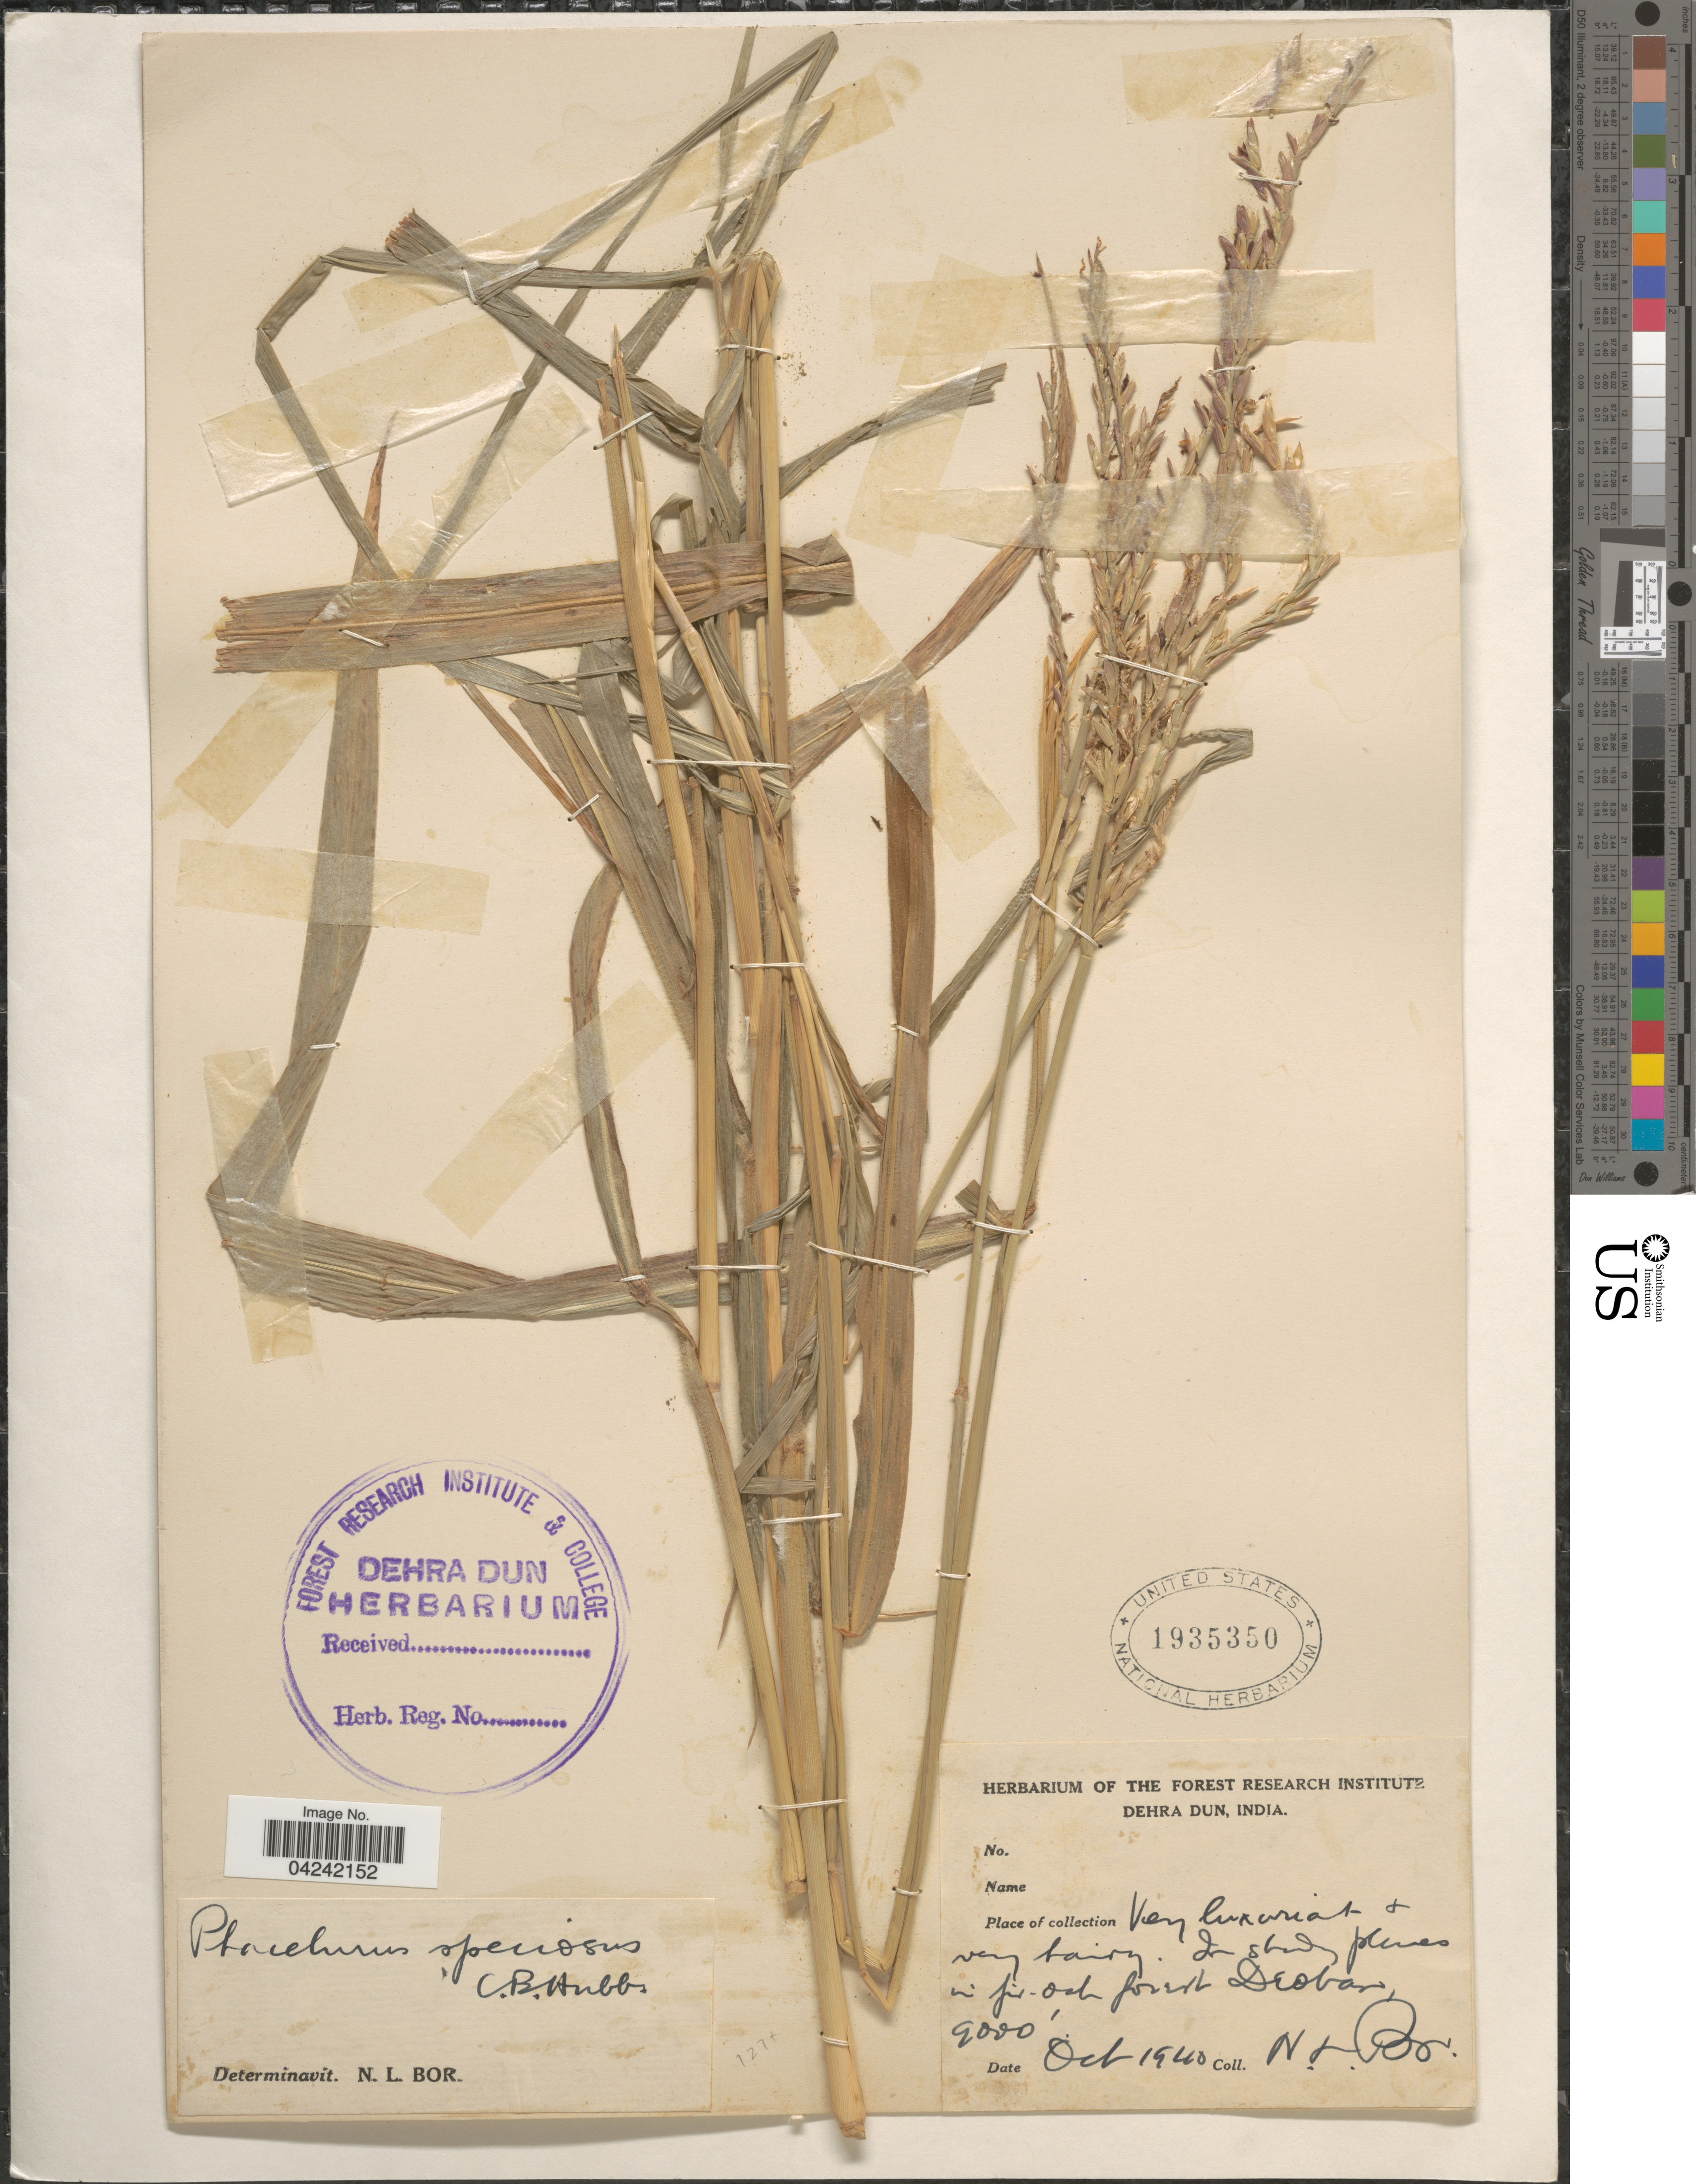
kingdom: Plantae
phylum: Tracheophyta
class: Liliopsida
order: Poales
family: Poaceae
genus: Phacelurus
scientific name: Phacelurus speciosus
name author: (Steud.) C. E. Hubb.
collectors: N. L. Bor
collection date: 1940-10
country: India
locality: In shady places in forest Deobar.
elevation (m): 2743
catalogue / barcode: US 1935350